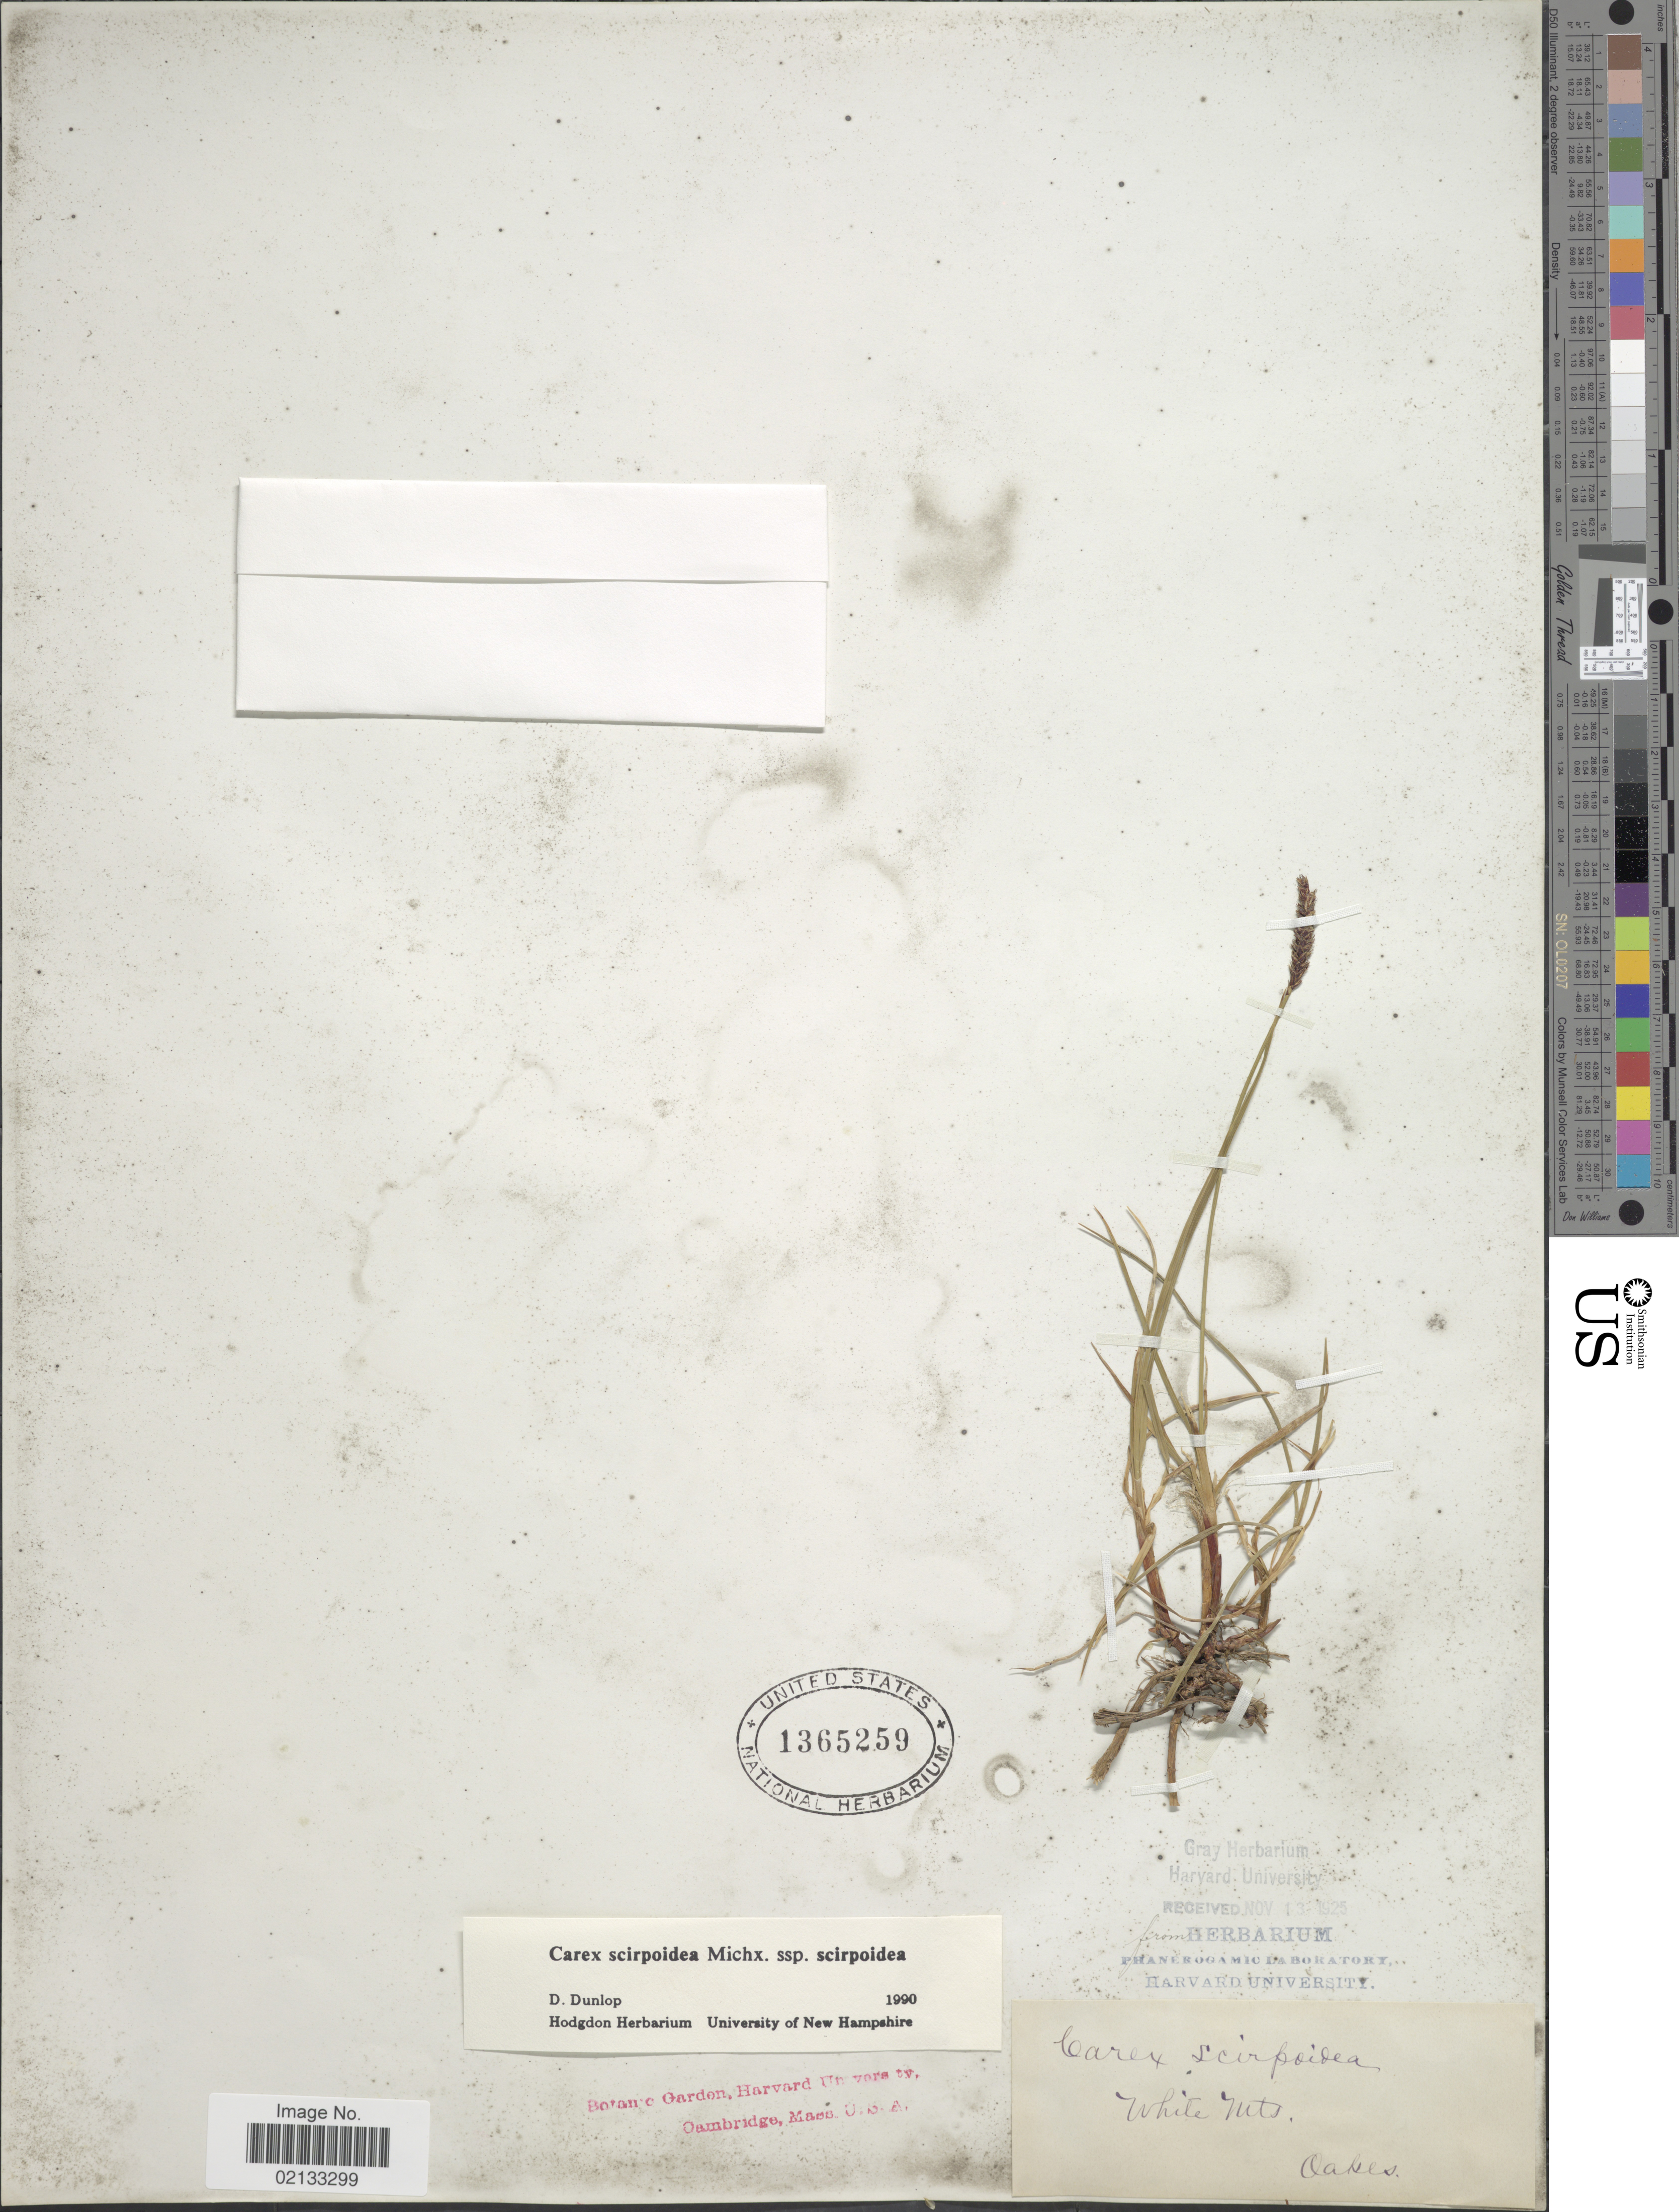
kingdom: Plantae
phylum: Tracheophyta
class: Liliopsida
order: Poales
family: Cyperaceae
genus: Carex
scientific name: Carex scirpoidea subsp. scirpoidea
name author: Michx.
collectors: -. Oakes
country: United States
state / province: New Hampshire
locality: White Mts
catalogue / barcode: US 1365259